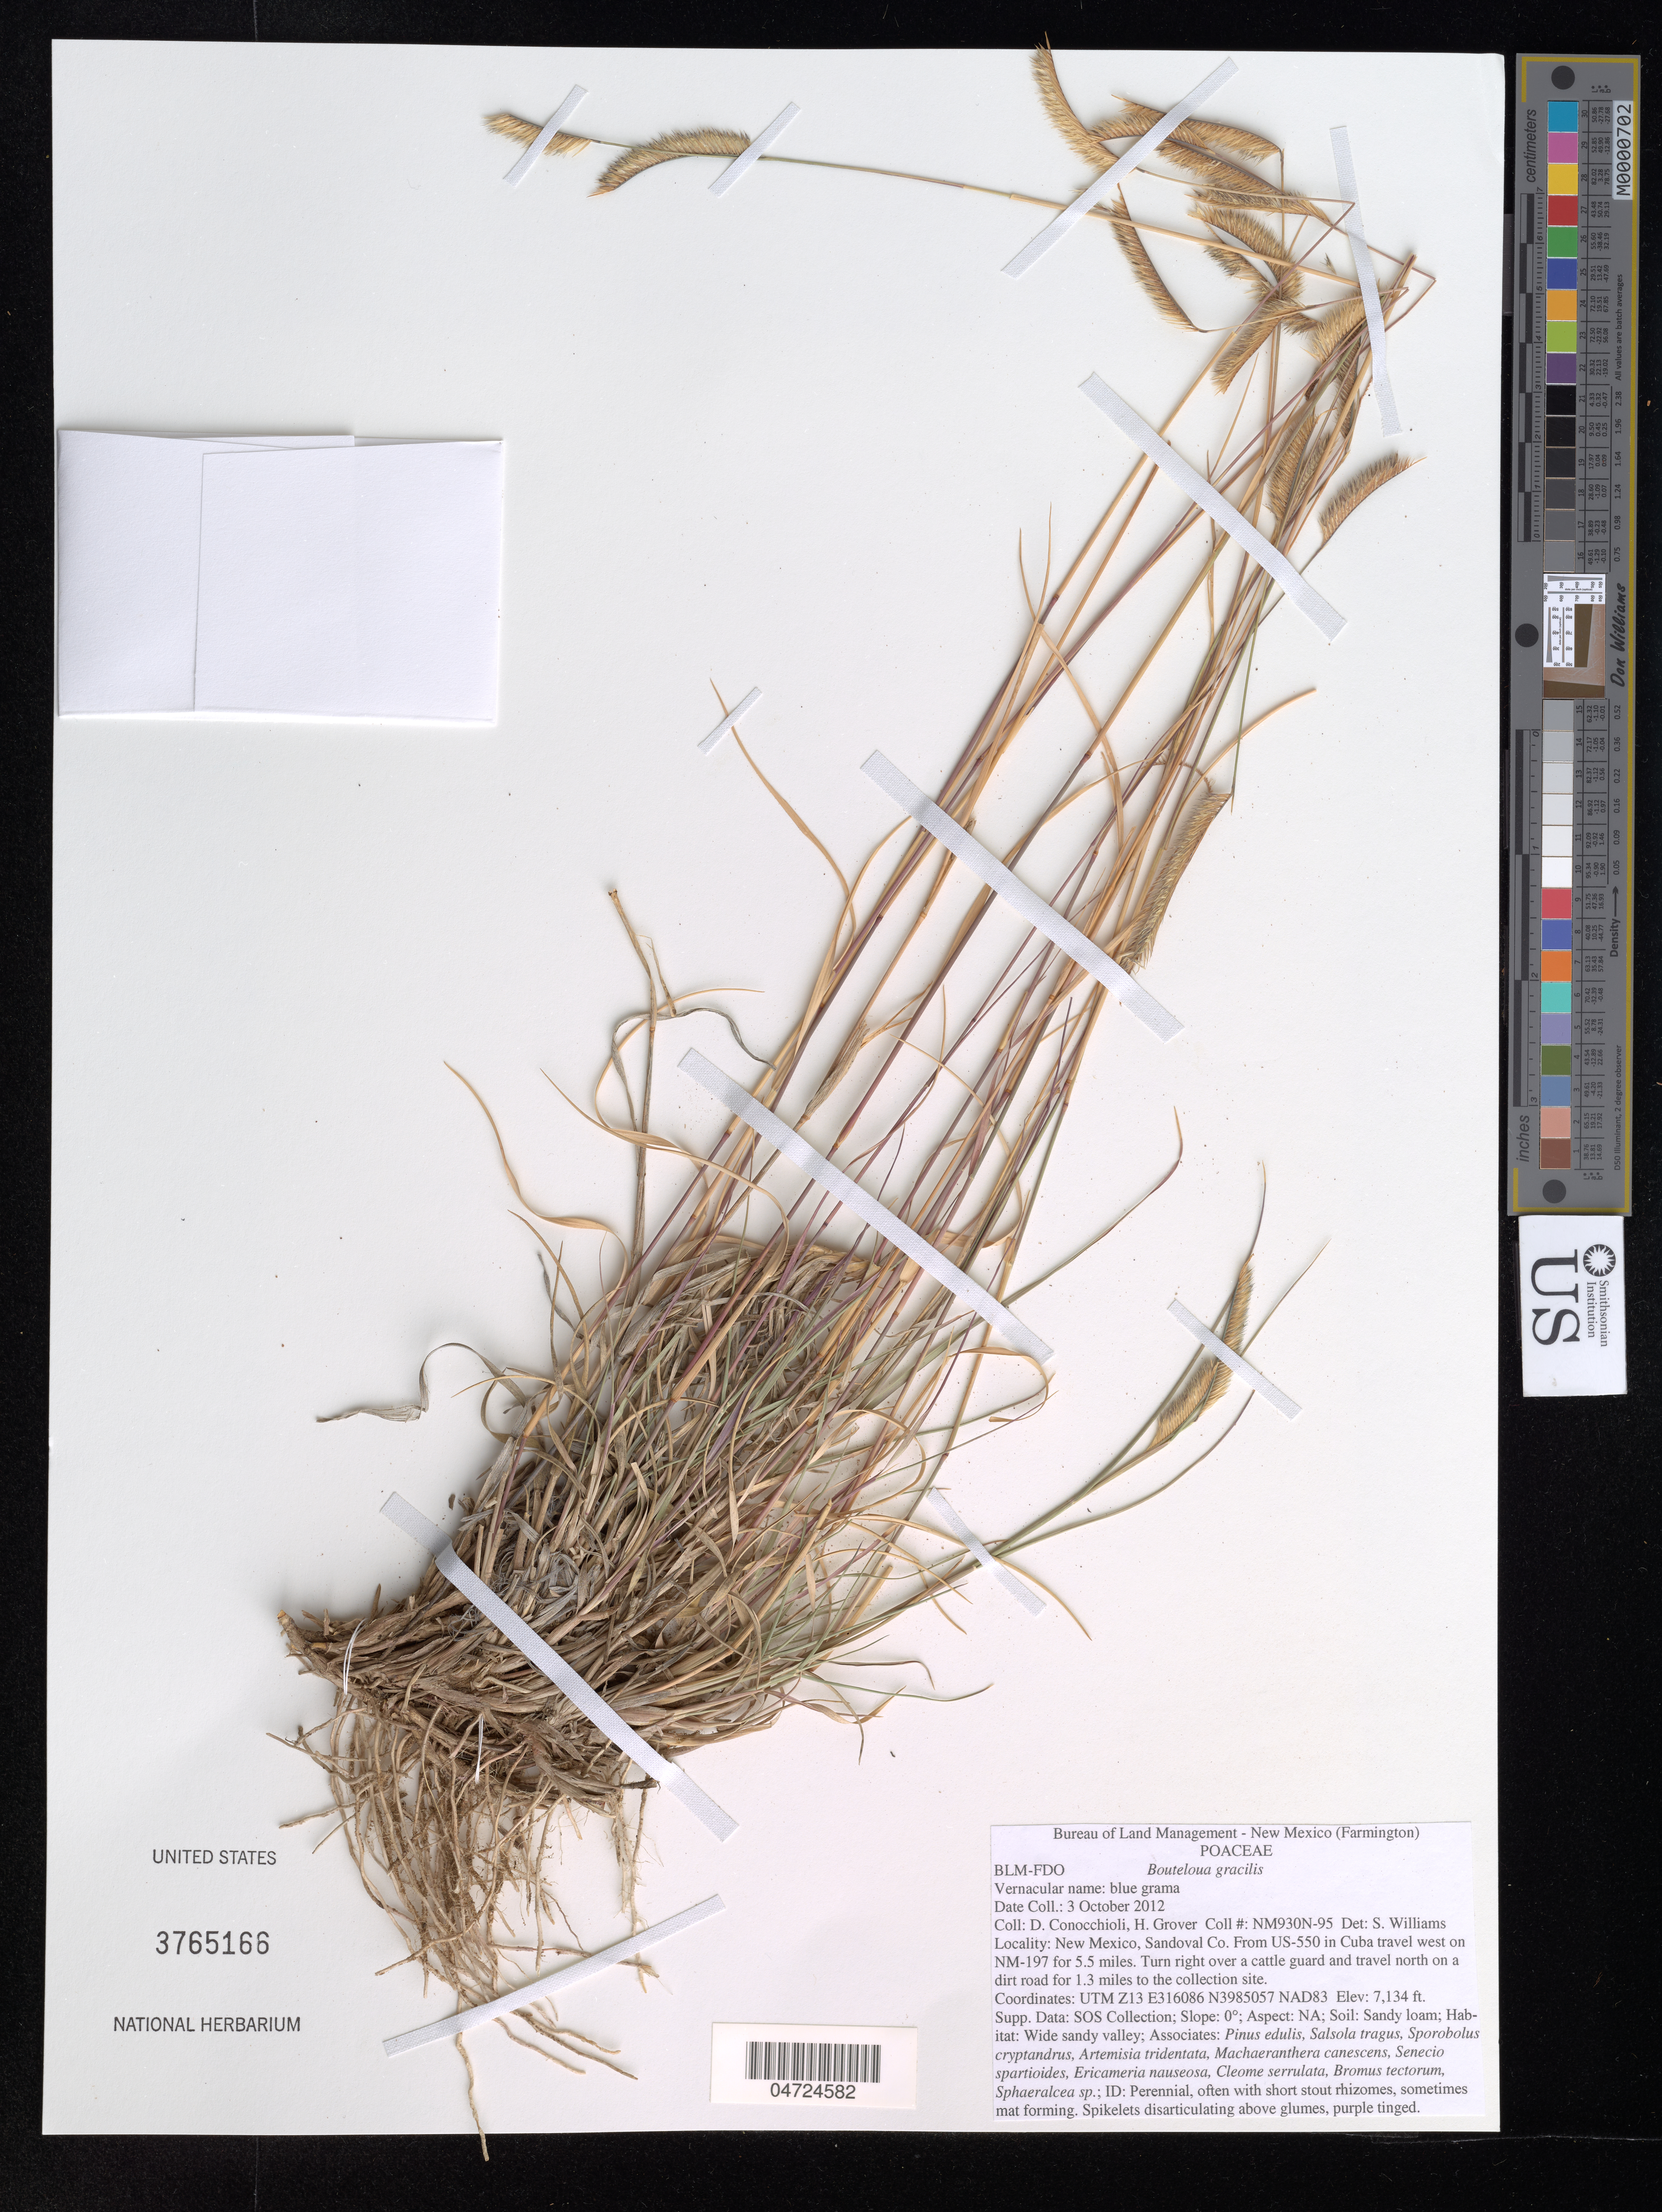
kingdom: Plantae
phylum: Tracheophyta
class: Liliopsida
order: Poales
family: Poaceae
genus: Bouteloua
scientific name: Bouteloua gracilis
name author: (Kunth) Lag. ex Griffiths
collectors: D. Conocchioli & H. Grover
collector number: NM930N-95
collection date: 2012-10-03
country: United States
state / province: New Mexico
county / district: Sandoval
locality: Sandoval Co. From US-550 in Cuba travel west on NM-197 for 5.5 miles. Turn right over a cattle guard and travel north on a dirt road for 1.3 miles to the collection site. Coordinates: UTM Z13. NAD83.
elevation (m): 2174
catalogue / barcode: US 3765166